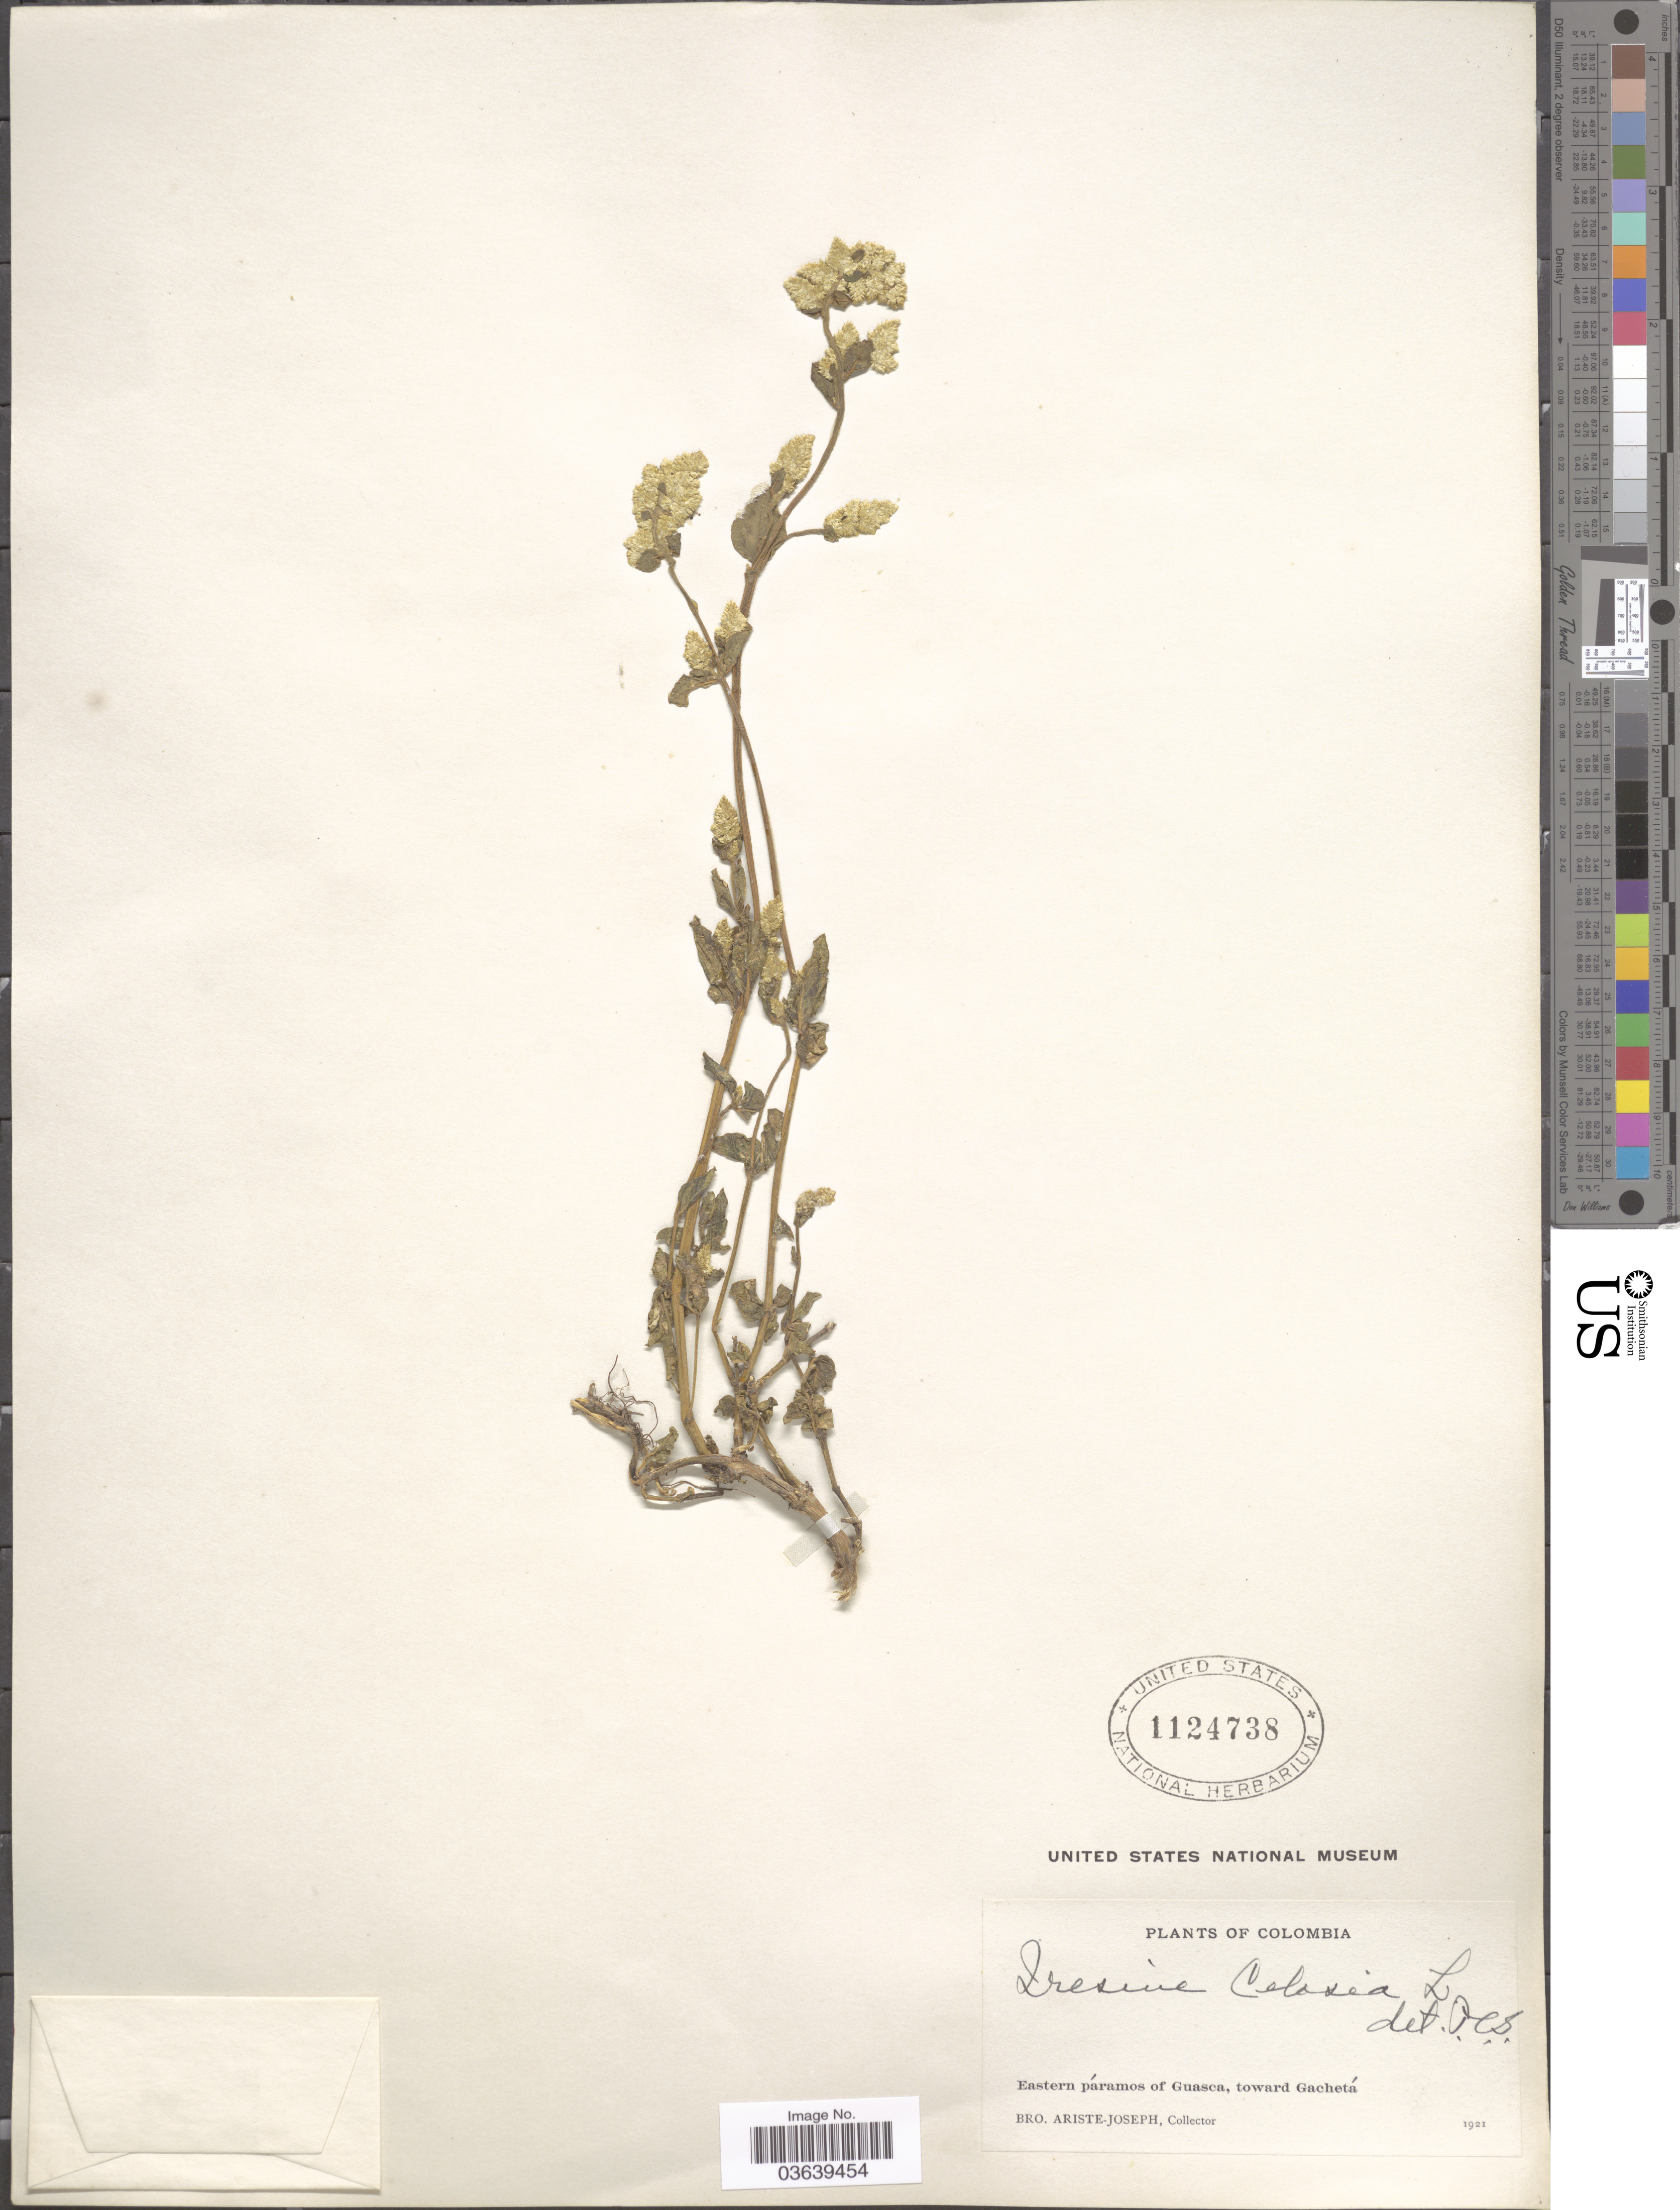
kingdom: Plantae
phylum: Tracheophyta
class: Magnoliopsida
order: Caryophyllales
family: Amaranthaceae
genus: Iresine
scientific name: Iresine diffusa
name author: Humb. & Bonpl. ex Willd.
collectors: Bro. Ariste-Joseph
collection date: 1921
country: Colombia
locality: Eastern páramos of Guasca, toward Gachetá.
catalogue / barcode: US 1124738